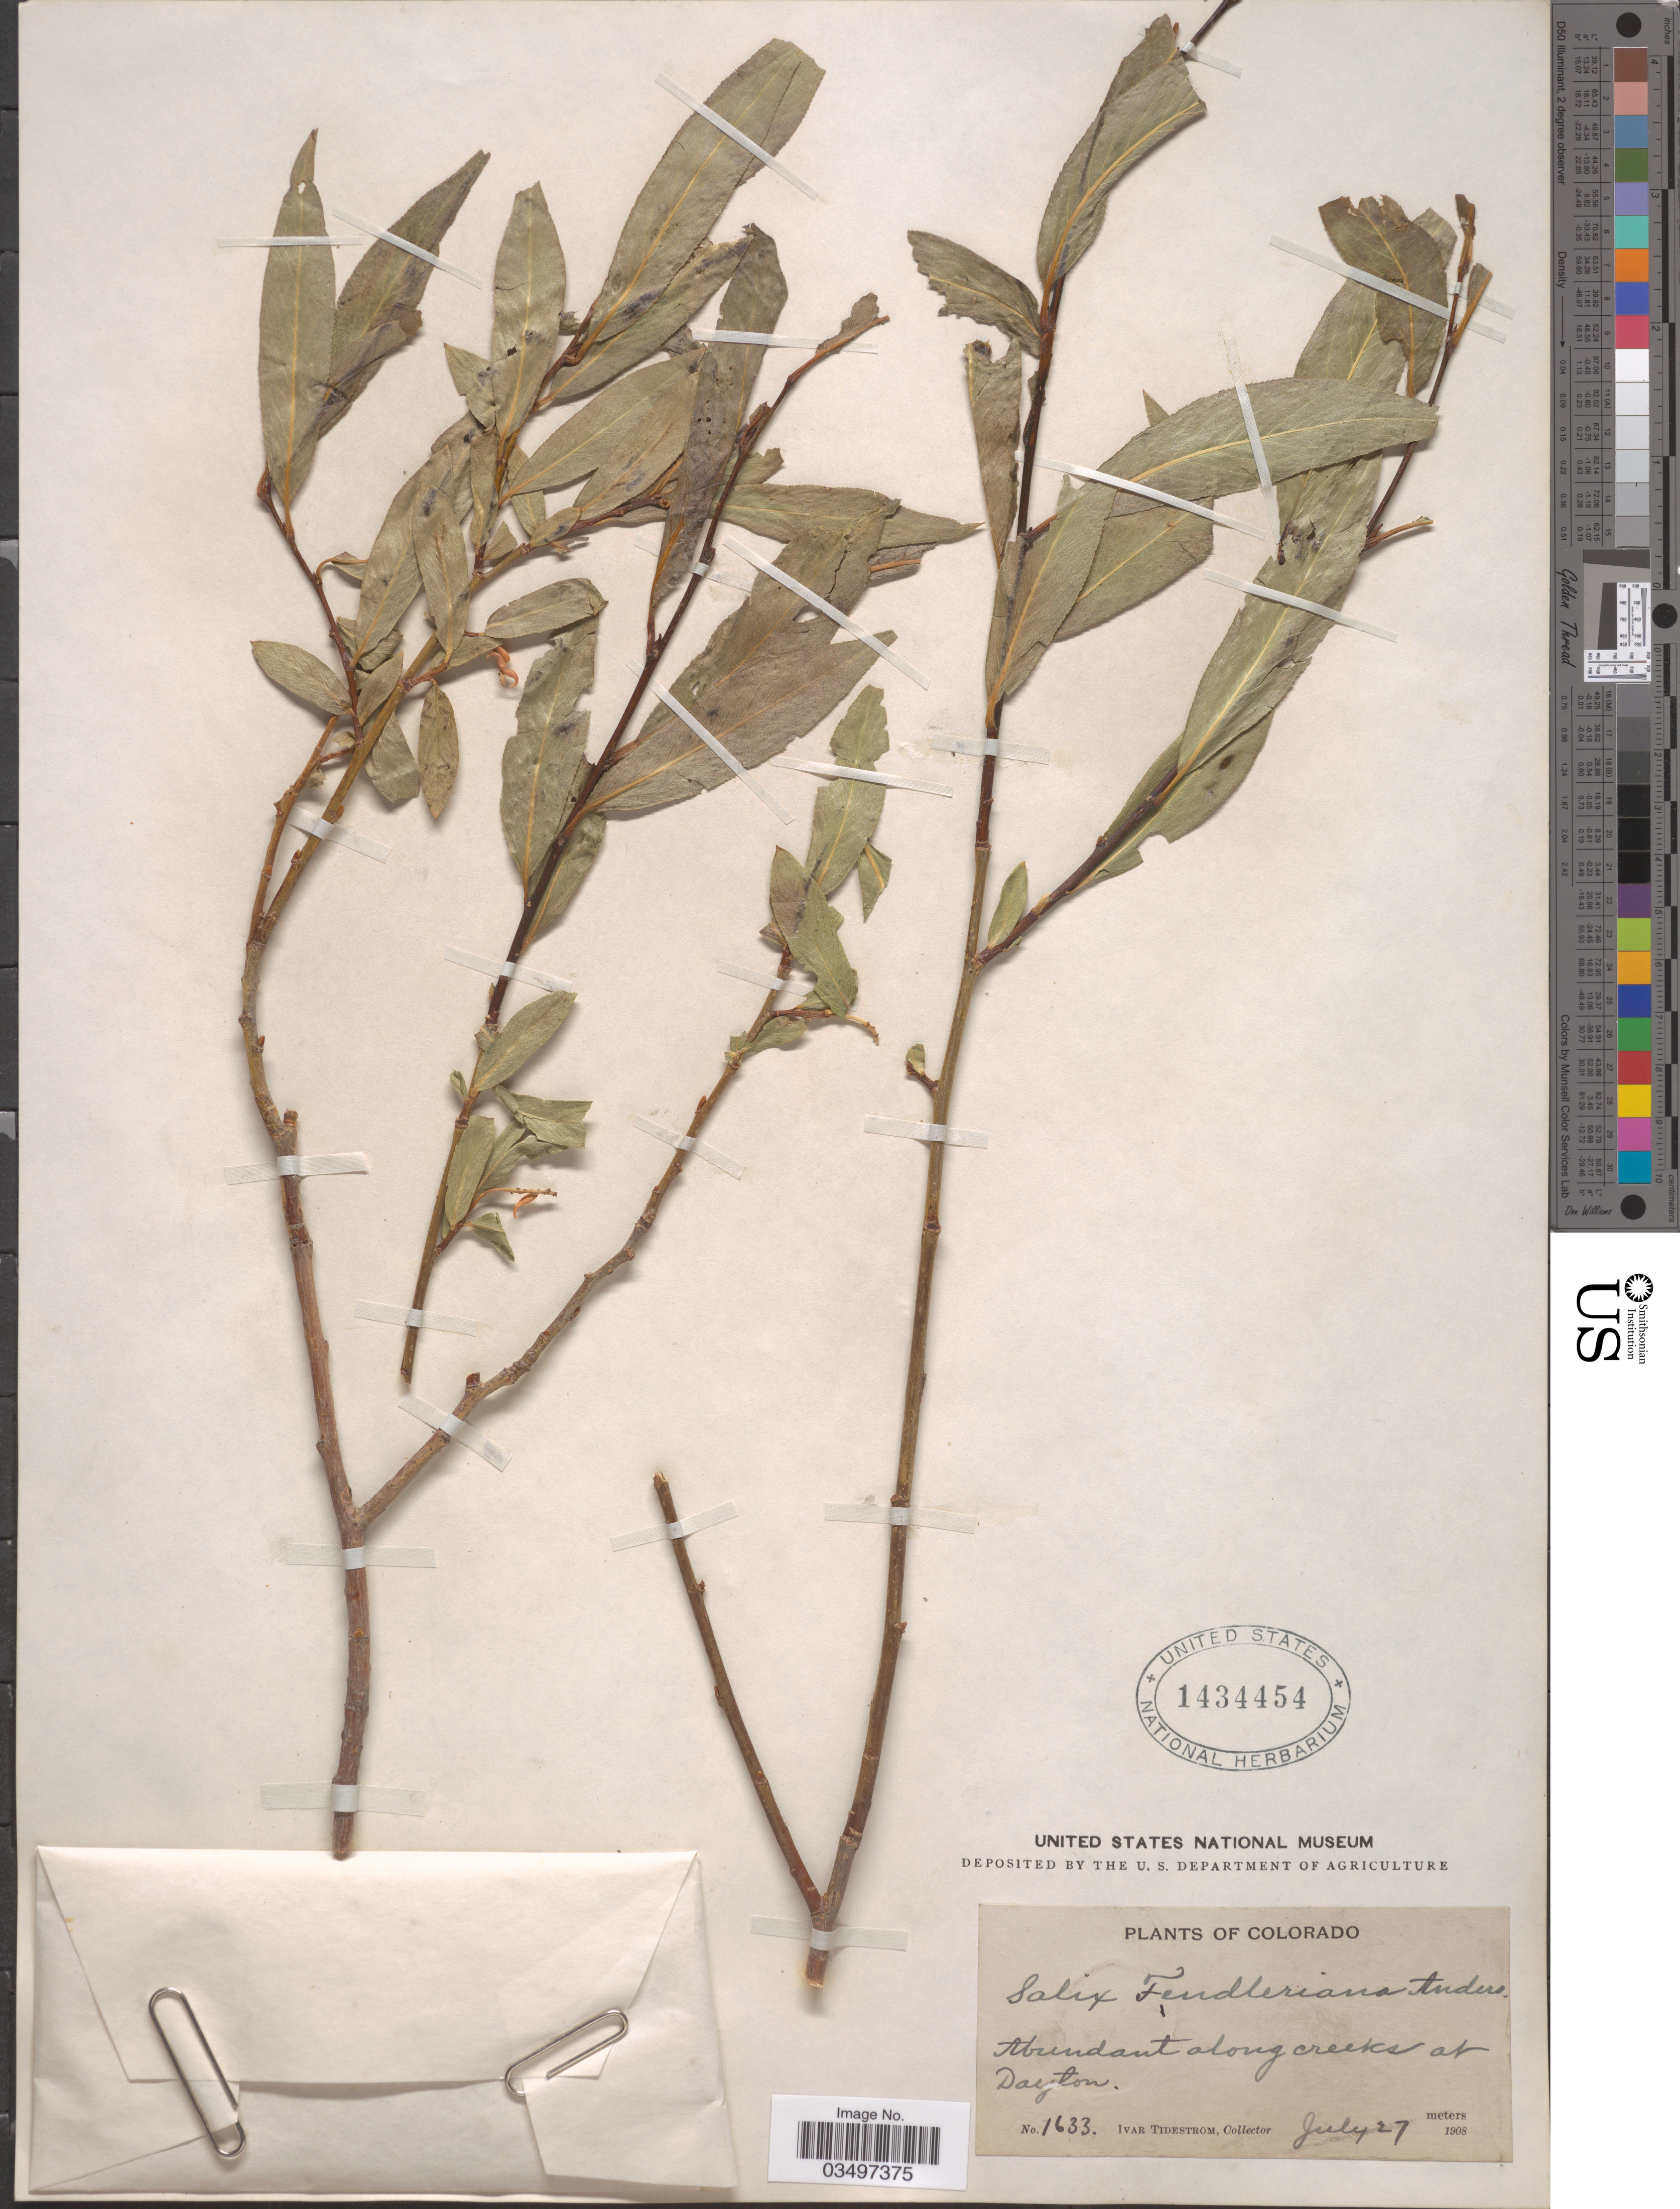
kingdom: Plantae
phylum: Tracheophyta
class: Magnoliopsida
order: Malpighiales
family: Salicaceae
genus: Salix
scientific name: Salix fendleriana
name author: Andersson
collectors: I. F. Tidestrom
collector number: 1633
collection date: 1908-07-27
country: United States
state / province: Colorado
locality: Abundant along creeks at Dayton.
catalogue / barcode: US 1434454